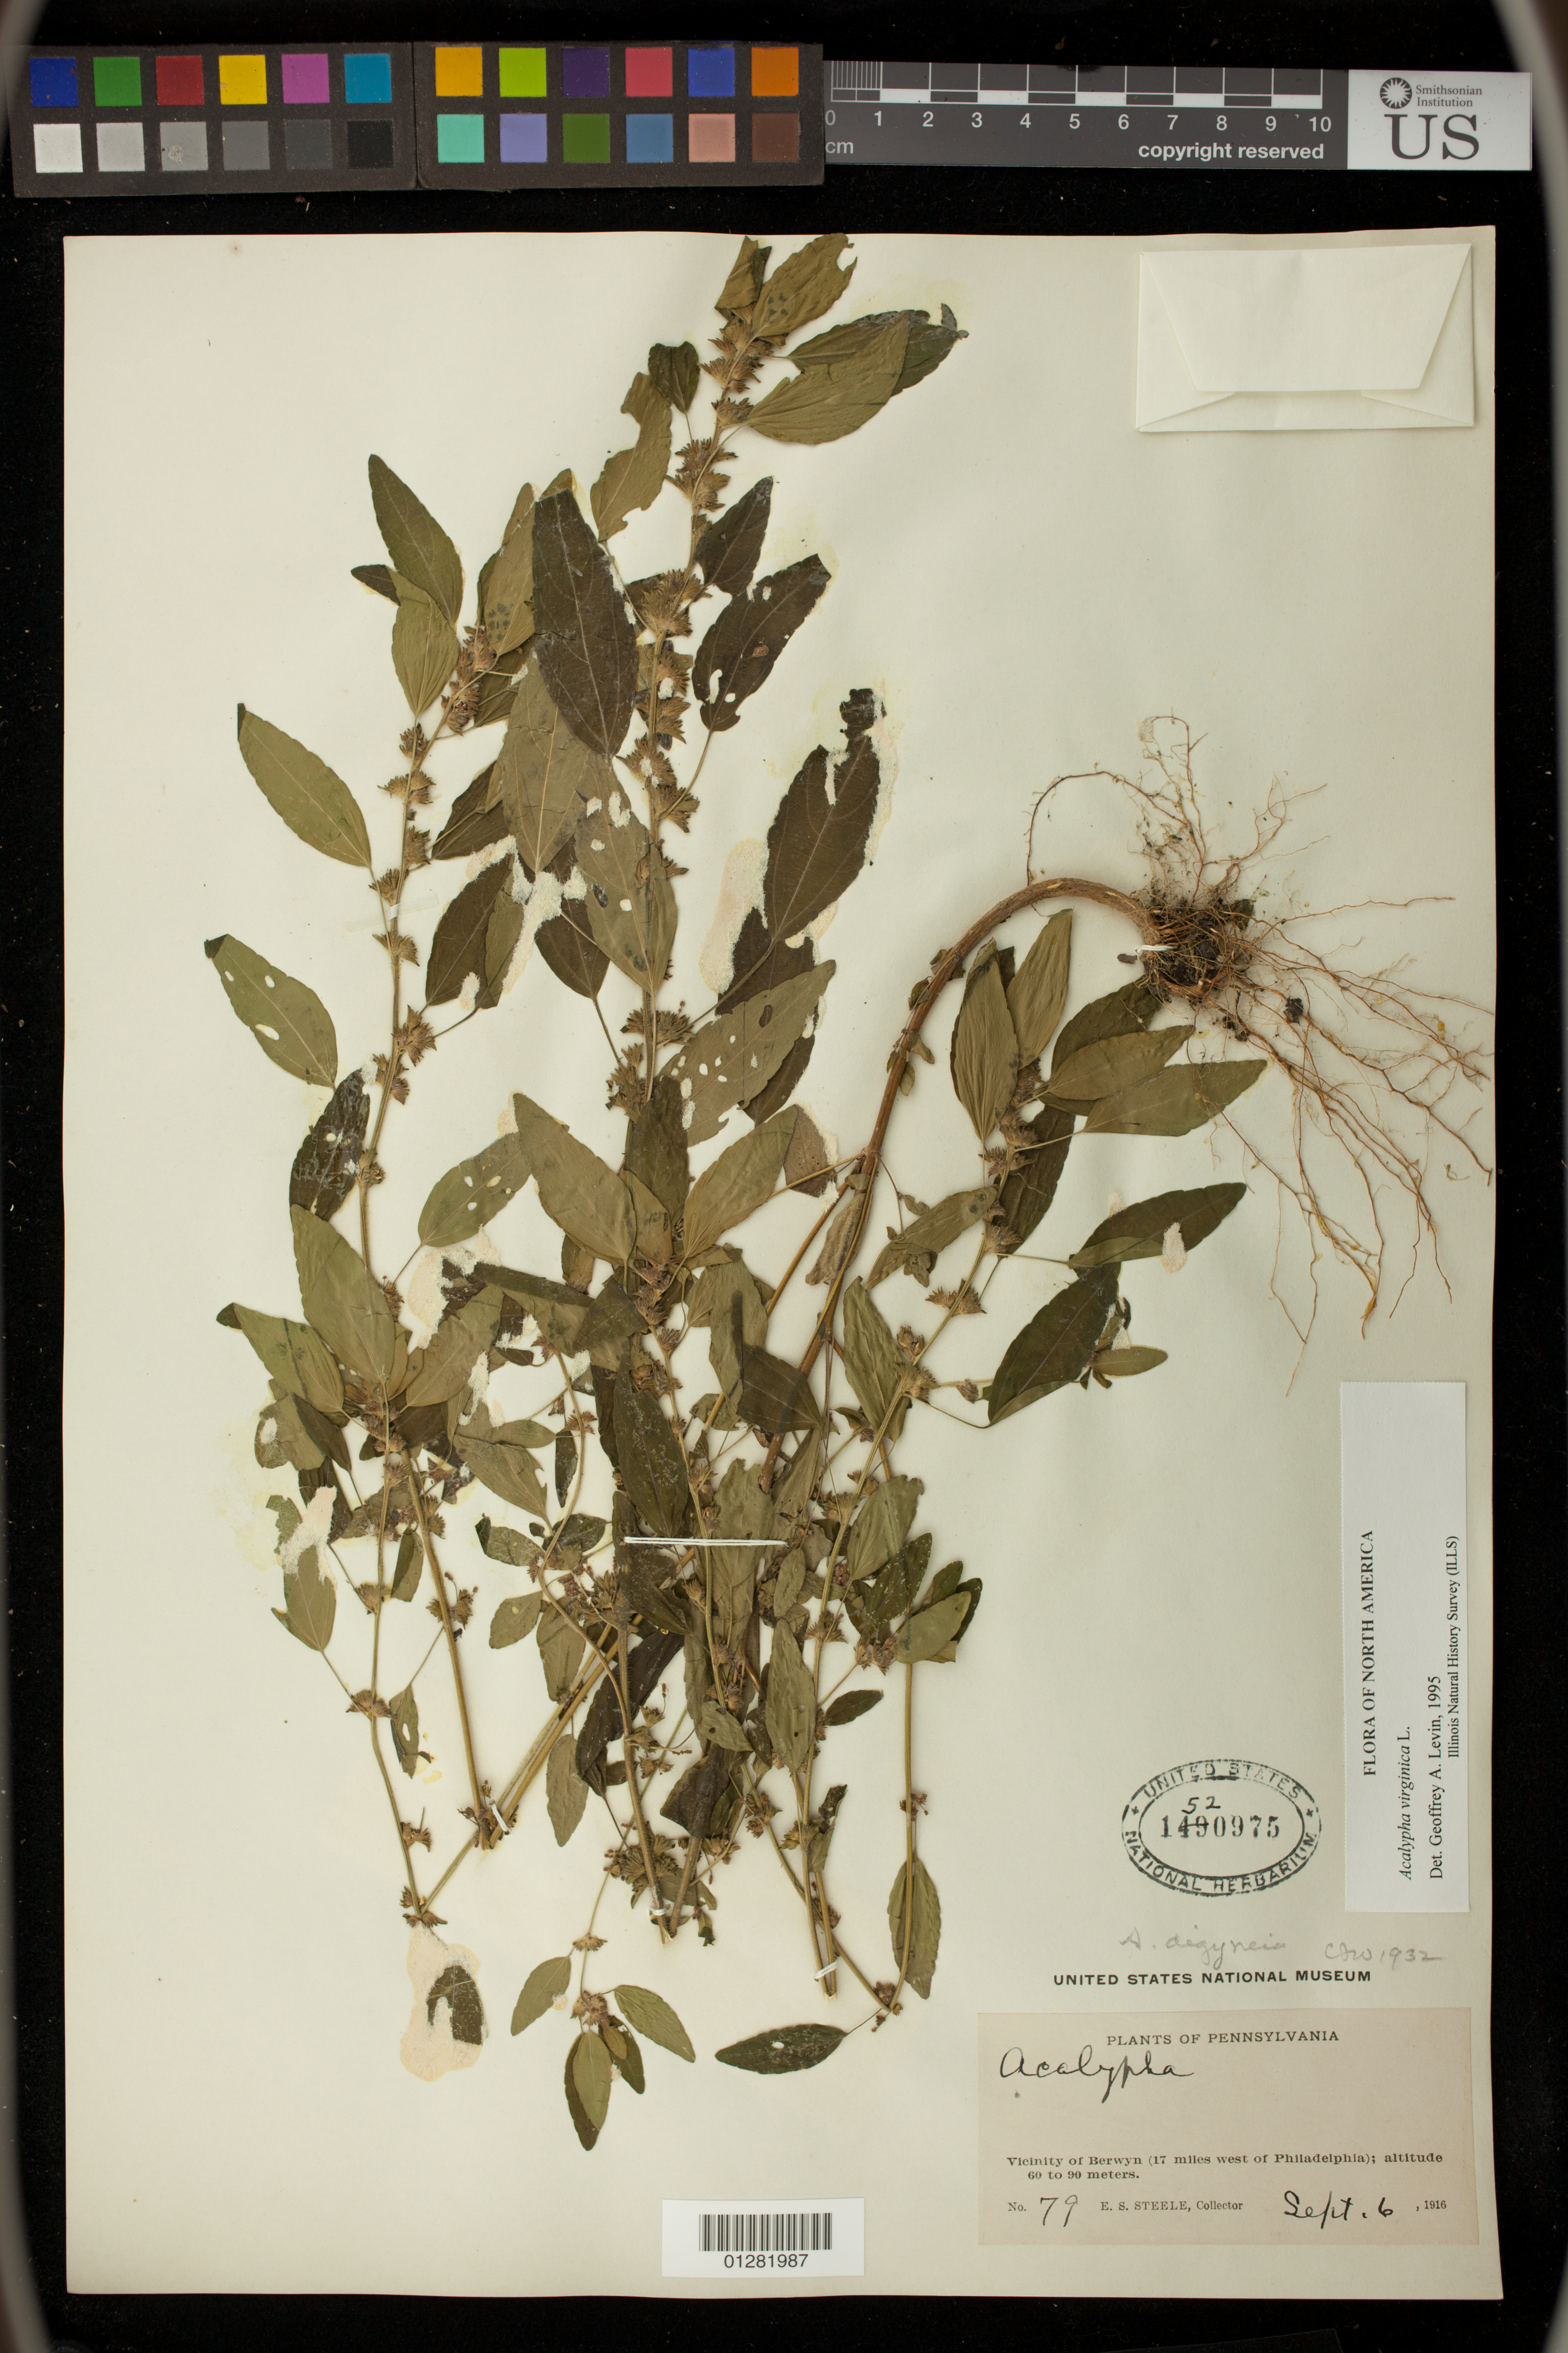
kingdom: Plantae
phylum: Tracheophyta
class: Magnoliopsida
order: Malpighiales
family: Euphorbiaceae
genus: Acalypha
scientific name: Acalypha virginica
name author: L.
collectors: E. Steele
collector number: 79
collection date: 1916-09-06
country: United States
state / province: Pennsylvania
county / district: Chester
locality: Vicinity of Berwyn (17 miles west of Philadelphia)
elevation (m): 60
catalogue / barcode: US 1520975